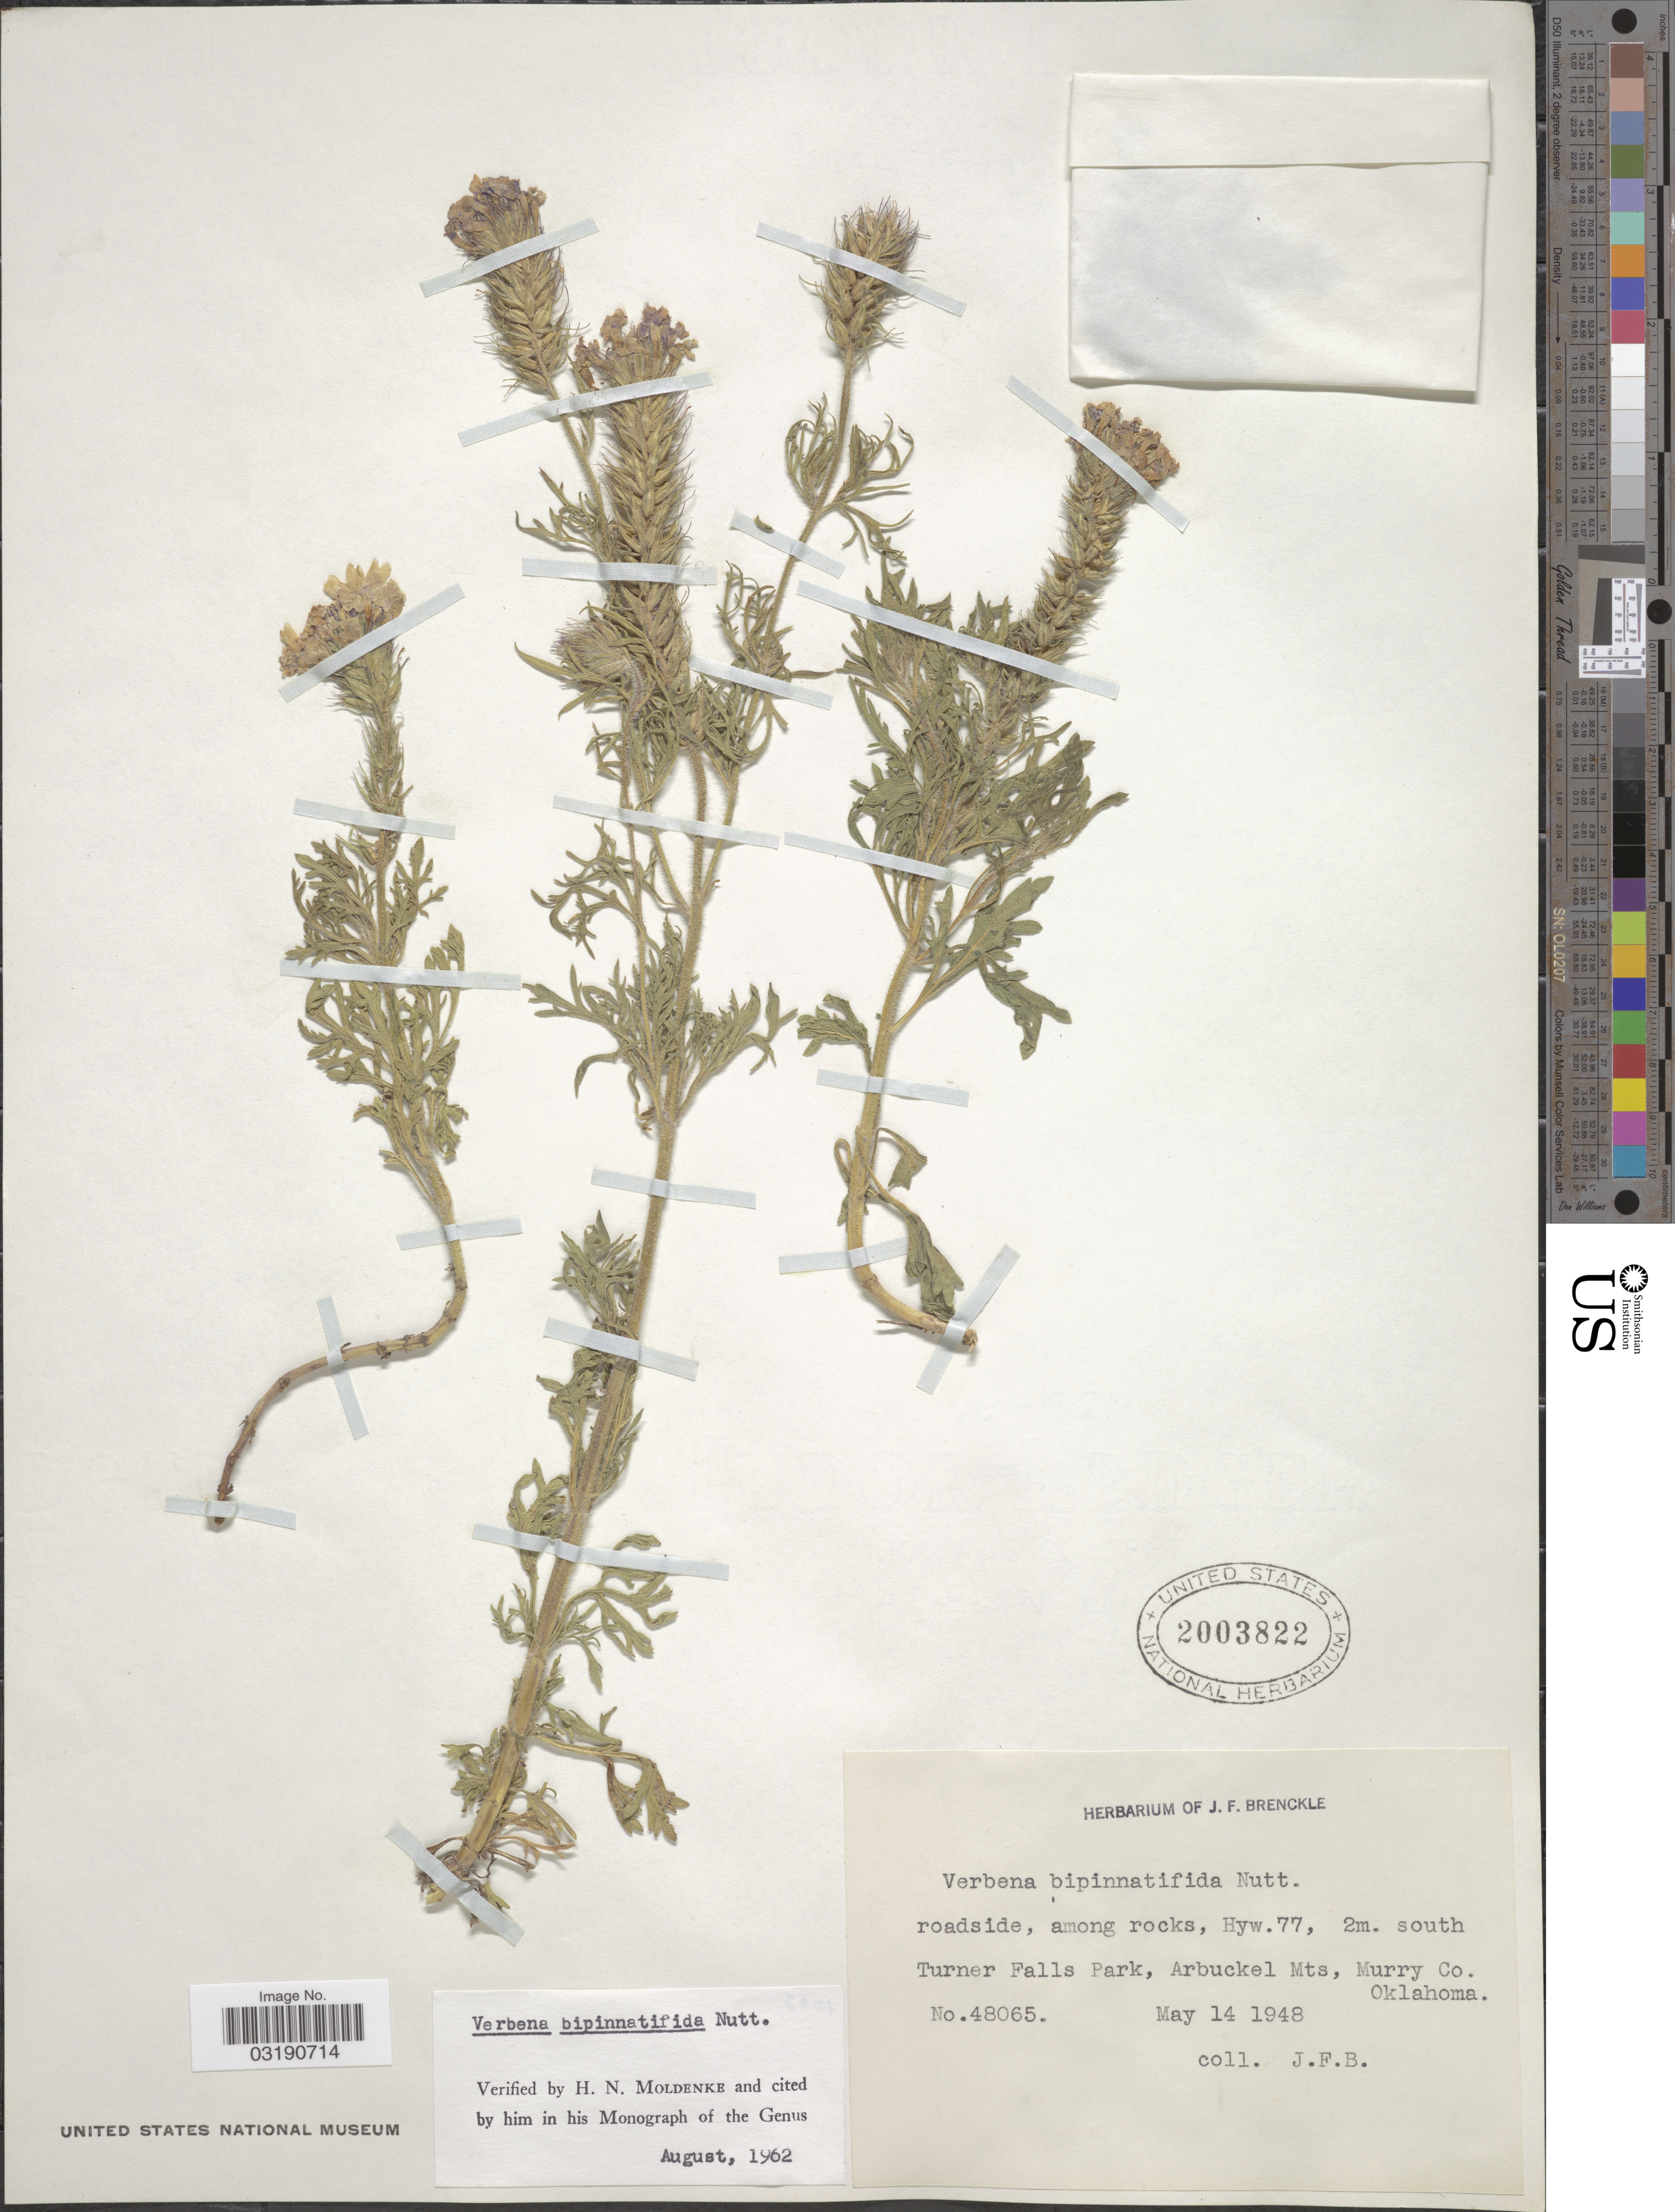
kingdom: Plantae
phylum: Tracheophyta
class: Magnoliopsida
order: Lamiales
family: Verbenaceae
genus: Verbena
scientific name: Verbena bipinnatifida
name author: (Schauer) Nutt.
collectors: J. Brenckle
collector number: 48065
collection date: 1948-05-14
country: United States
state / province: Oklahoma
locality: Among rocks, Hyw. 77, 2m. south Turner Falls Park, Arbuckel Mts, Murry Co.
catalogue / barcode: US 2003822